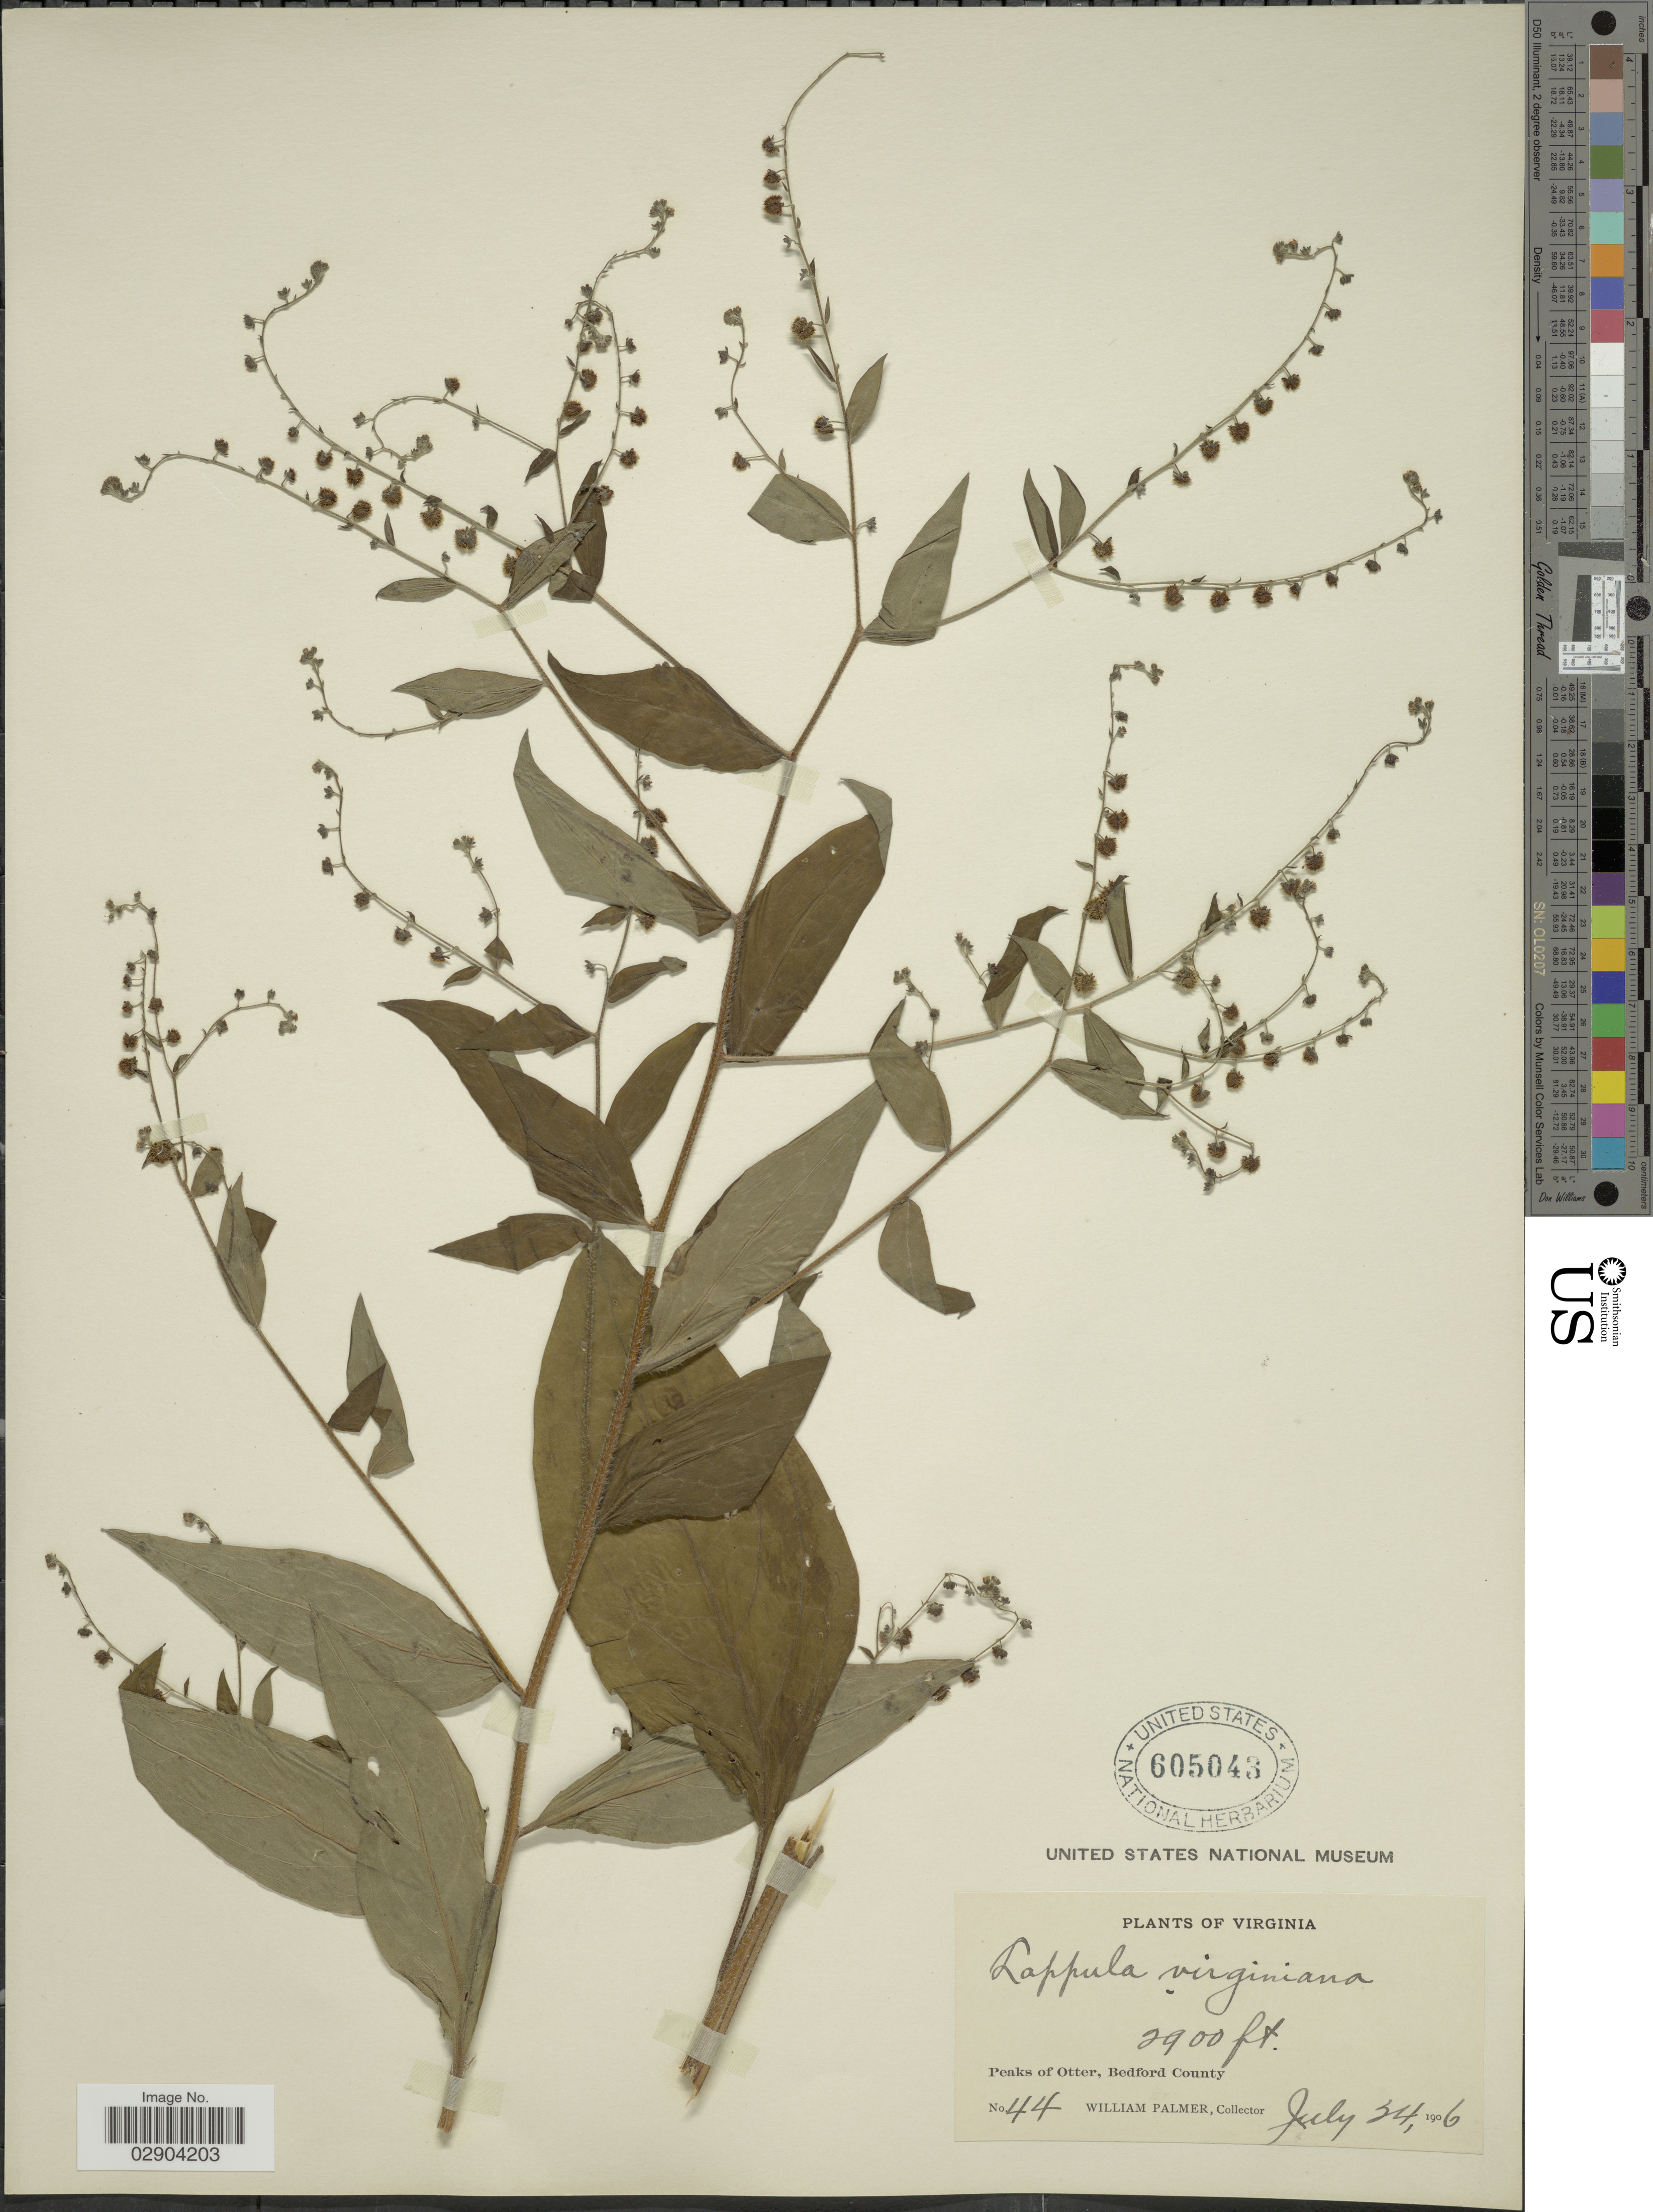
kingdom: Plantae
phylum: Tracheophyta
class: Magnoliopsida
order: Boraginales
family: Boraginaceae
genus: Hackelia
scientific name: Hackelia virginiana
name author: (L.) I.M. Johnst.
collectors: W. Palmer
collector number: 44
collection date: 1906-07-24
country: United States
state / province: Virginia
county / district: Bedford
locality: Peaks of Otter, Bedford County.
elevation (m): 884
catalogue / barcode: US 605043